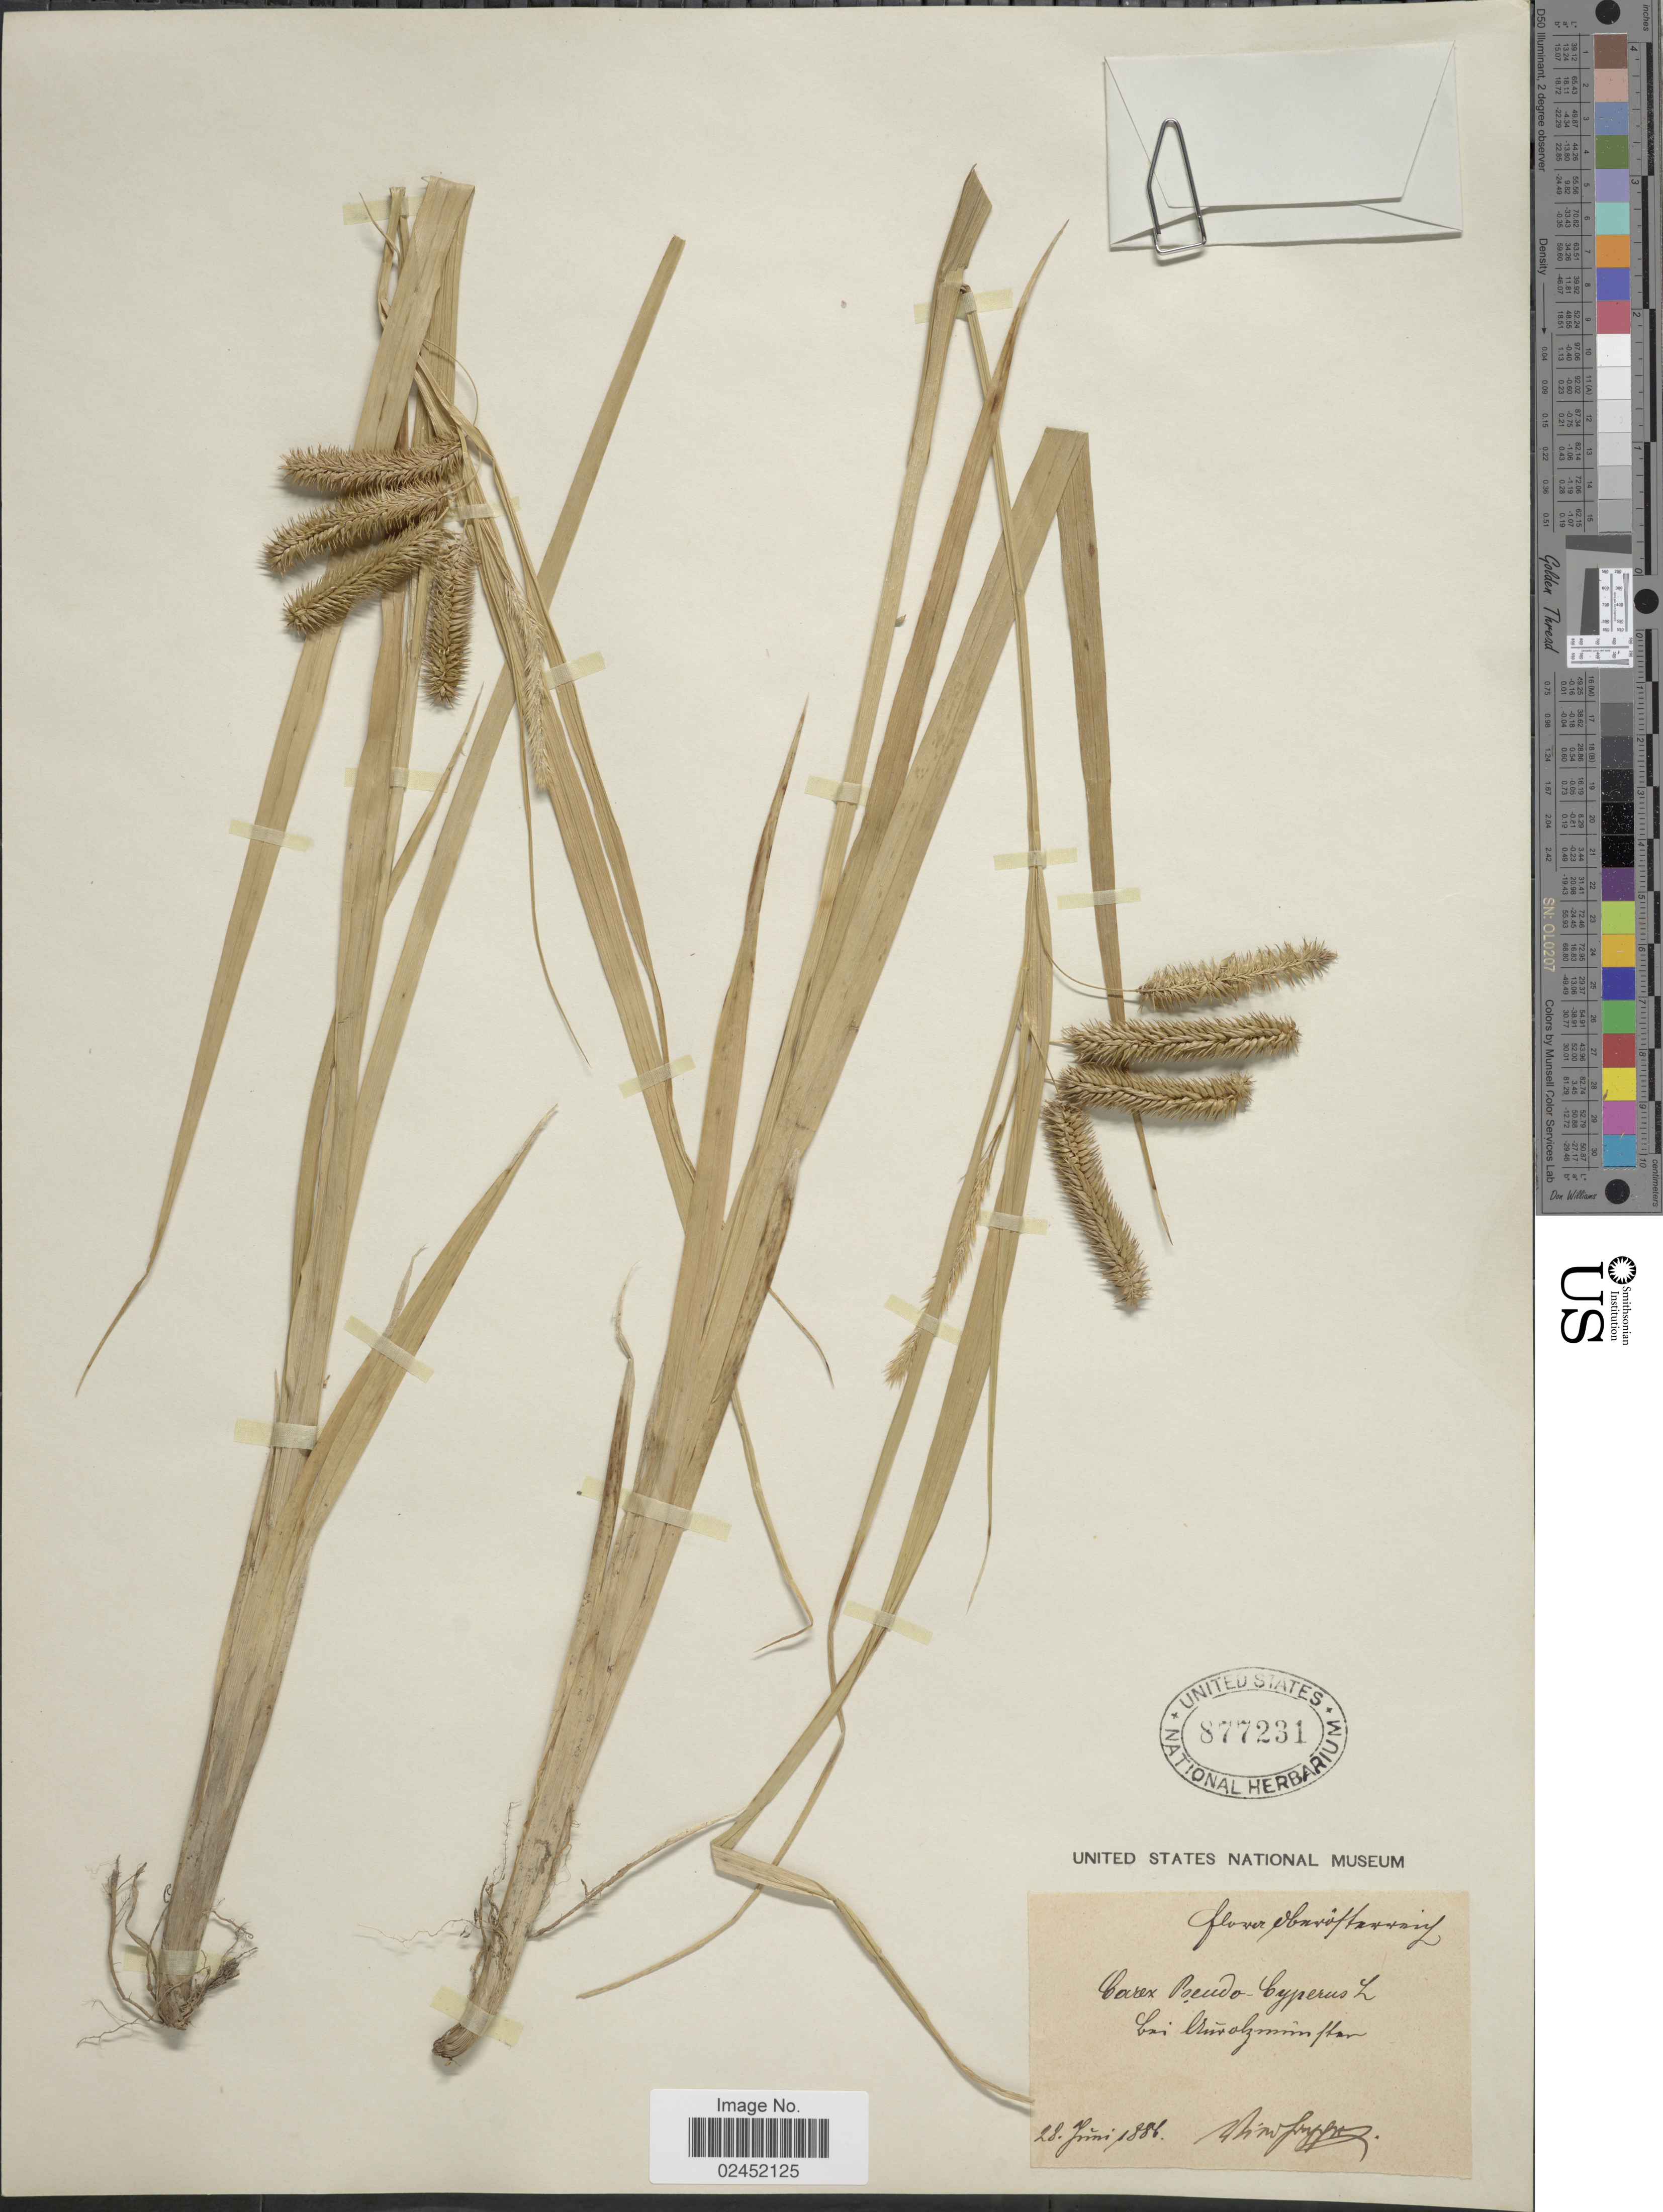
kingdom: Plantae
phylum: Tracheophyta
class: Liliopsida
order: Poales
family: Cyperaceae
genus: Carex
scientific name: Carex pseudocyperus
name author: L.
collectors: F. Vierhapper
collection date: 1886-06-28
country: Austria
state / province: Oberosterreich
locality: Flora Oberösterreich, Bei Aurolzmünster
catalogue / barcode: US 877231